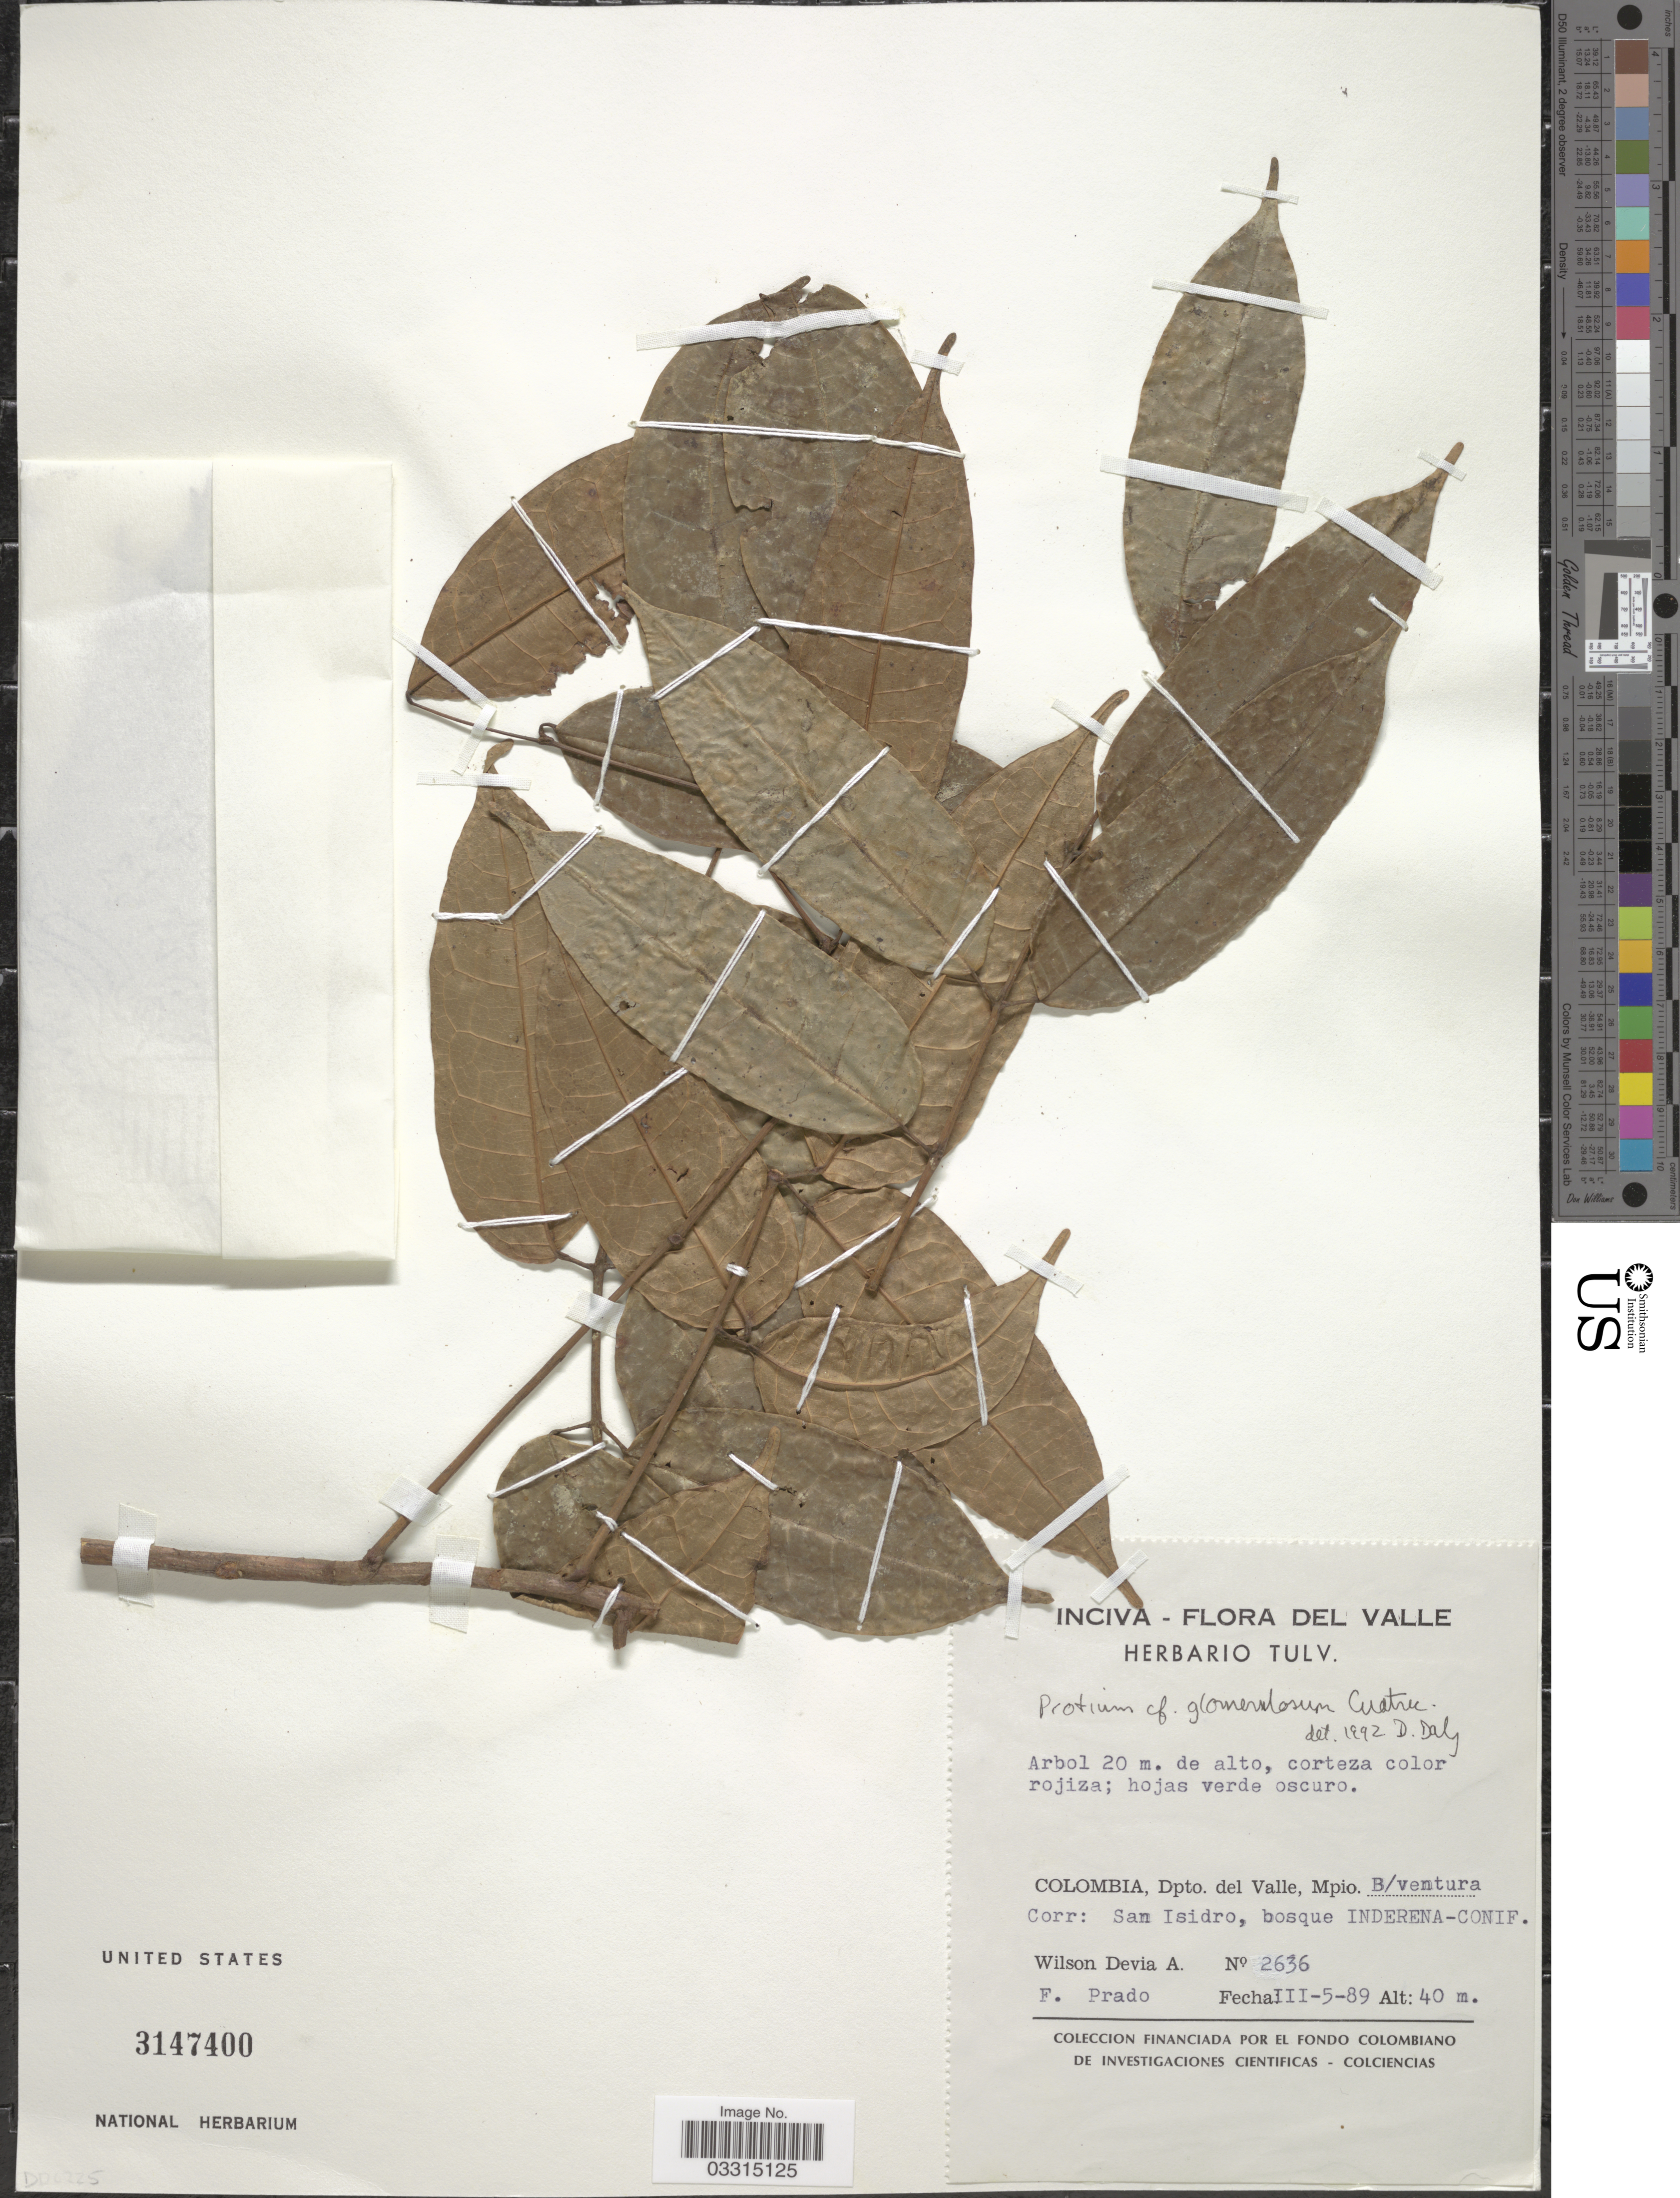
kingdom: Plantae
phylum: Tracheophyta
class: Magnoliopsida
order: Sapindales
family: Burseraceae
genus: Protium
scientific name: Protium glomerulosum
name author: Cuatrec.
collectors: W. Devia A. & F. Prado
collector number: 2636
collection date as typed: Transcribed d/m/y: 5/3/89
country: Colombia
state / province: Valle del Cauca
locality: Dpto. del Valle, Mpio. B/ventura Corr: San Isidro, bosque INDERENA-CONIF.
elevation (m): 40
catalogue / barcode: US 3147400